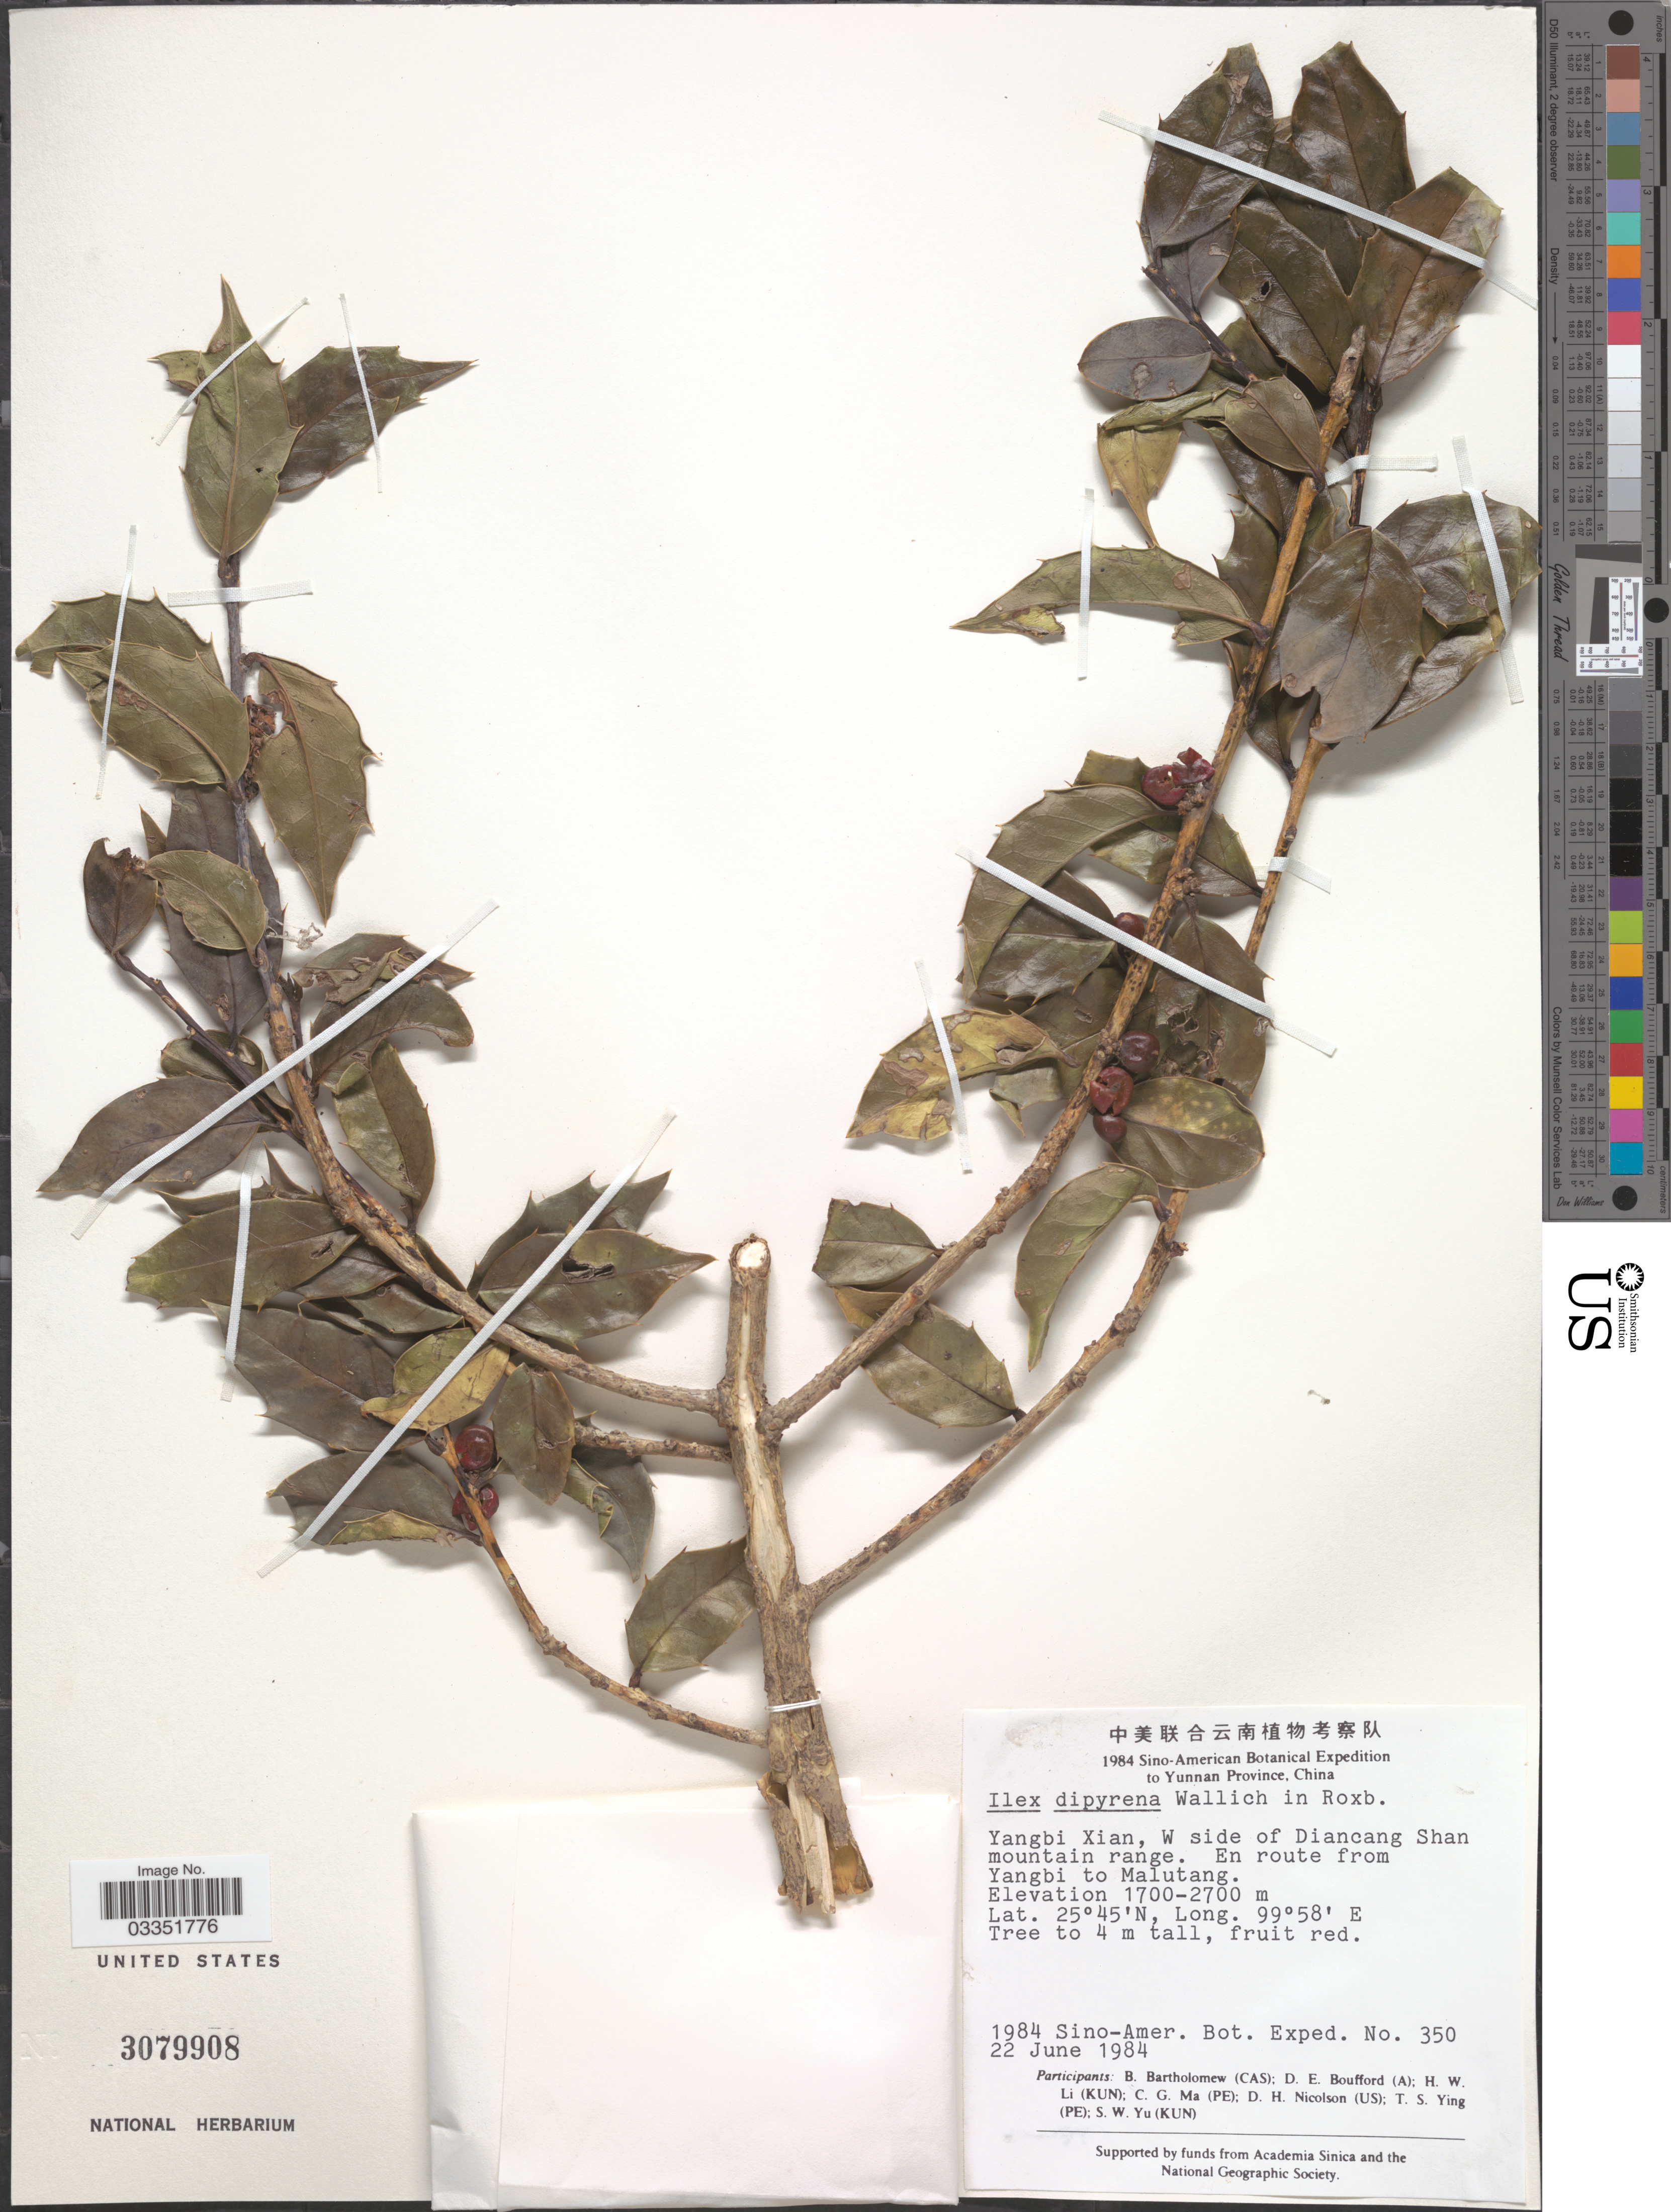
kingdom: Plantae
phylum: Tracheophyta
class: Magnoliopsida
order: Aquifoliales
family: Aquifoliaceae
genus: Ilex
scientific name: Ilex dipyrena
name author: Wall.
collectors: Sino-Amer. Bot. Exped. 1984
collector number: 350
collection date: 1984-06-22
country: China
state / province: Yunnan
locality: Yangbi Xian, W side of Diancang Shan mountain range. En route from Yangbi to Malutang.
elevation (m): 1700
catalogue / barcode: US 3079908